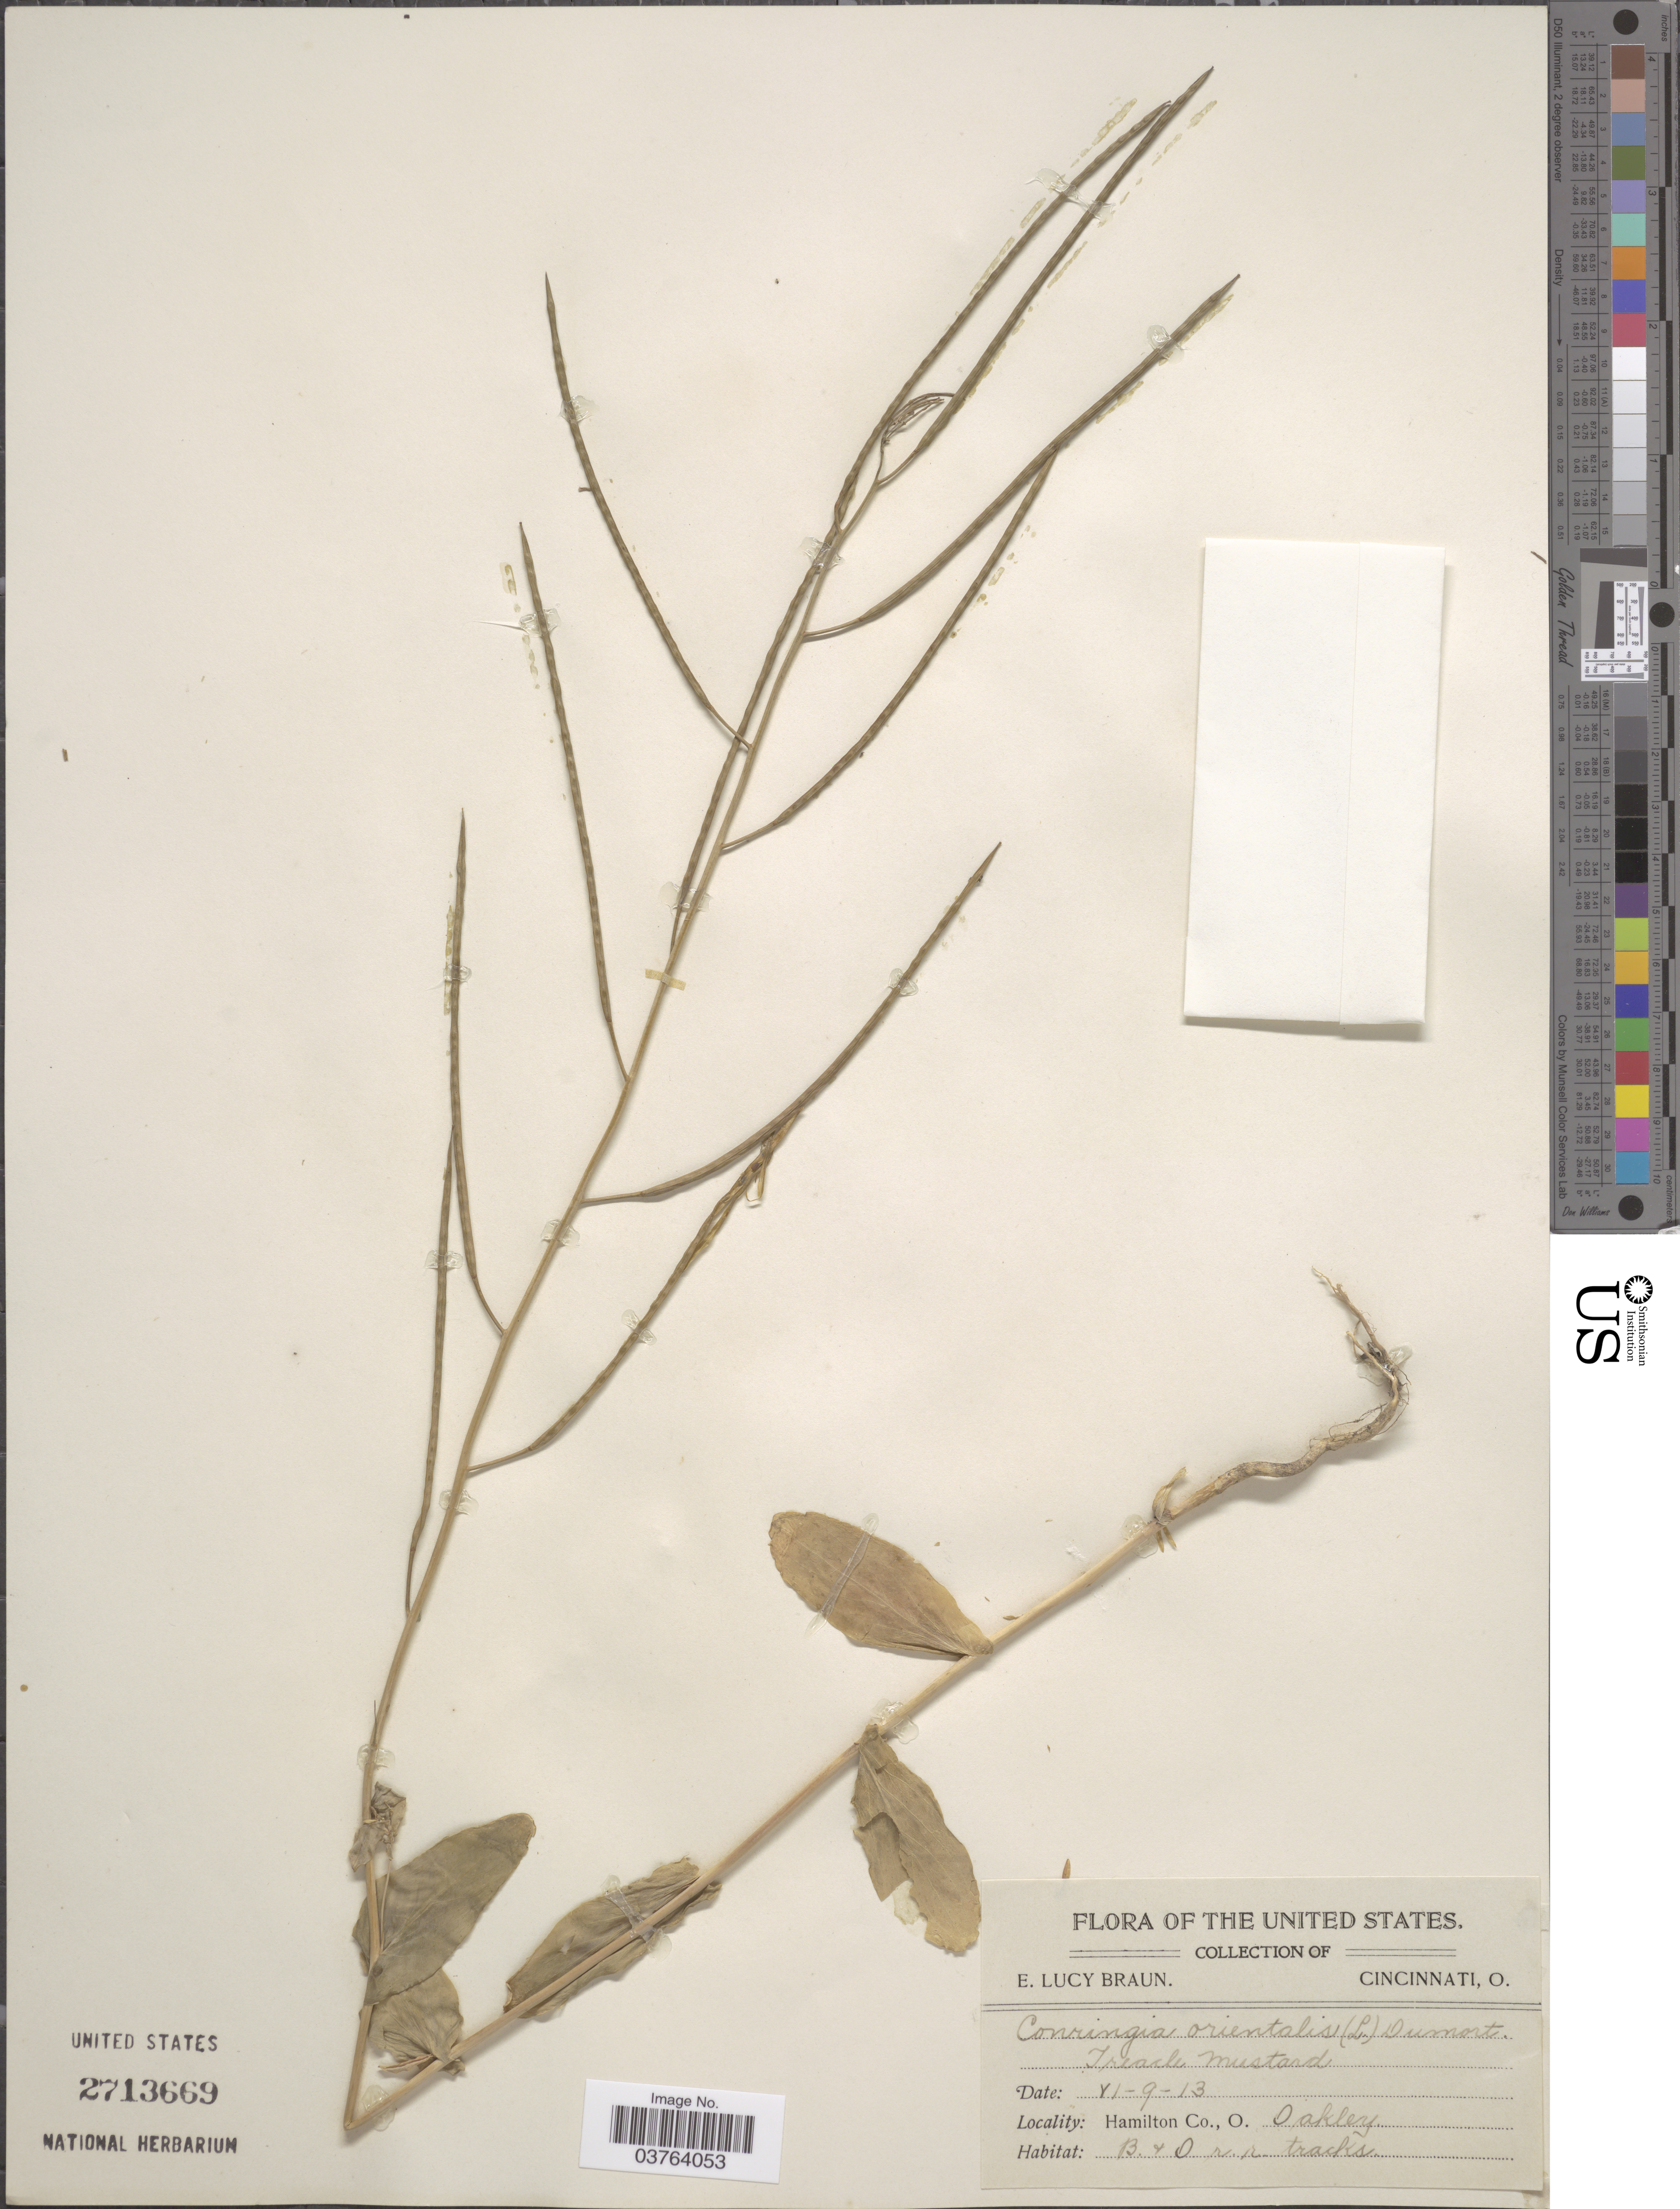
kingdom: Plantae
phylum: Tracheophyta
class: Magnoliopsida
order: Brassicales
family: Brassicaceae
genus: Conringia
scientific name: Conringia orientalis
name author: (L.) C. Presl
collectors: E. L. Braun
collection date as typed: Transcribed d/m/y: 9/6/13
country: United States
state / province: Ohio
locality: Hamilton Co. Oakley. B. & O. r. r. tracks.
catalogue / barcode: US 2713669